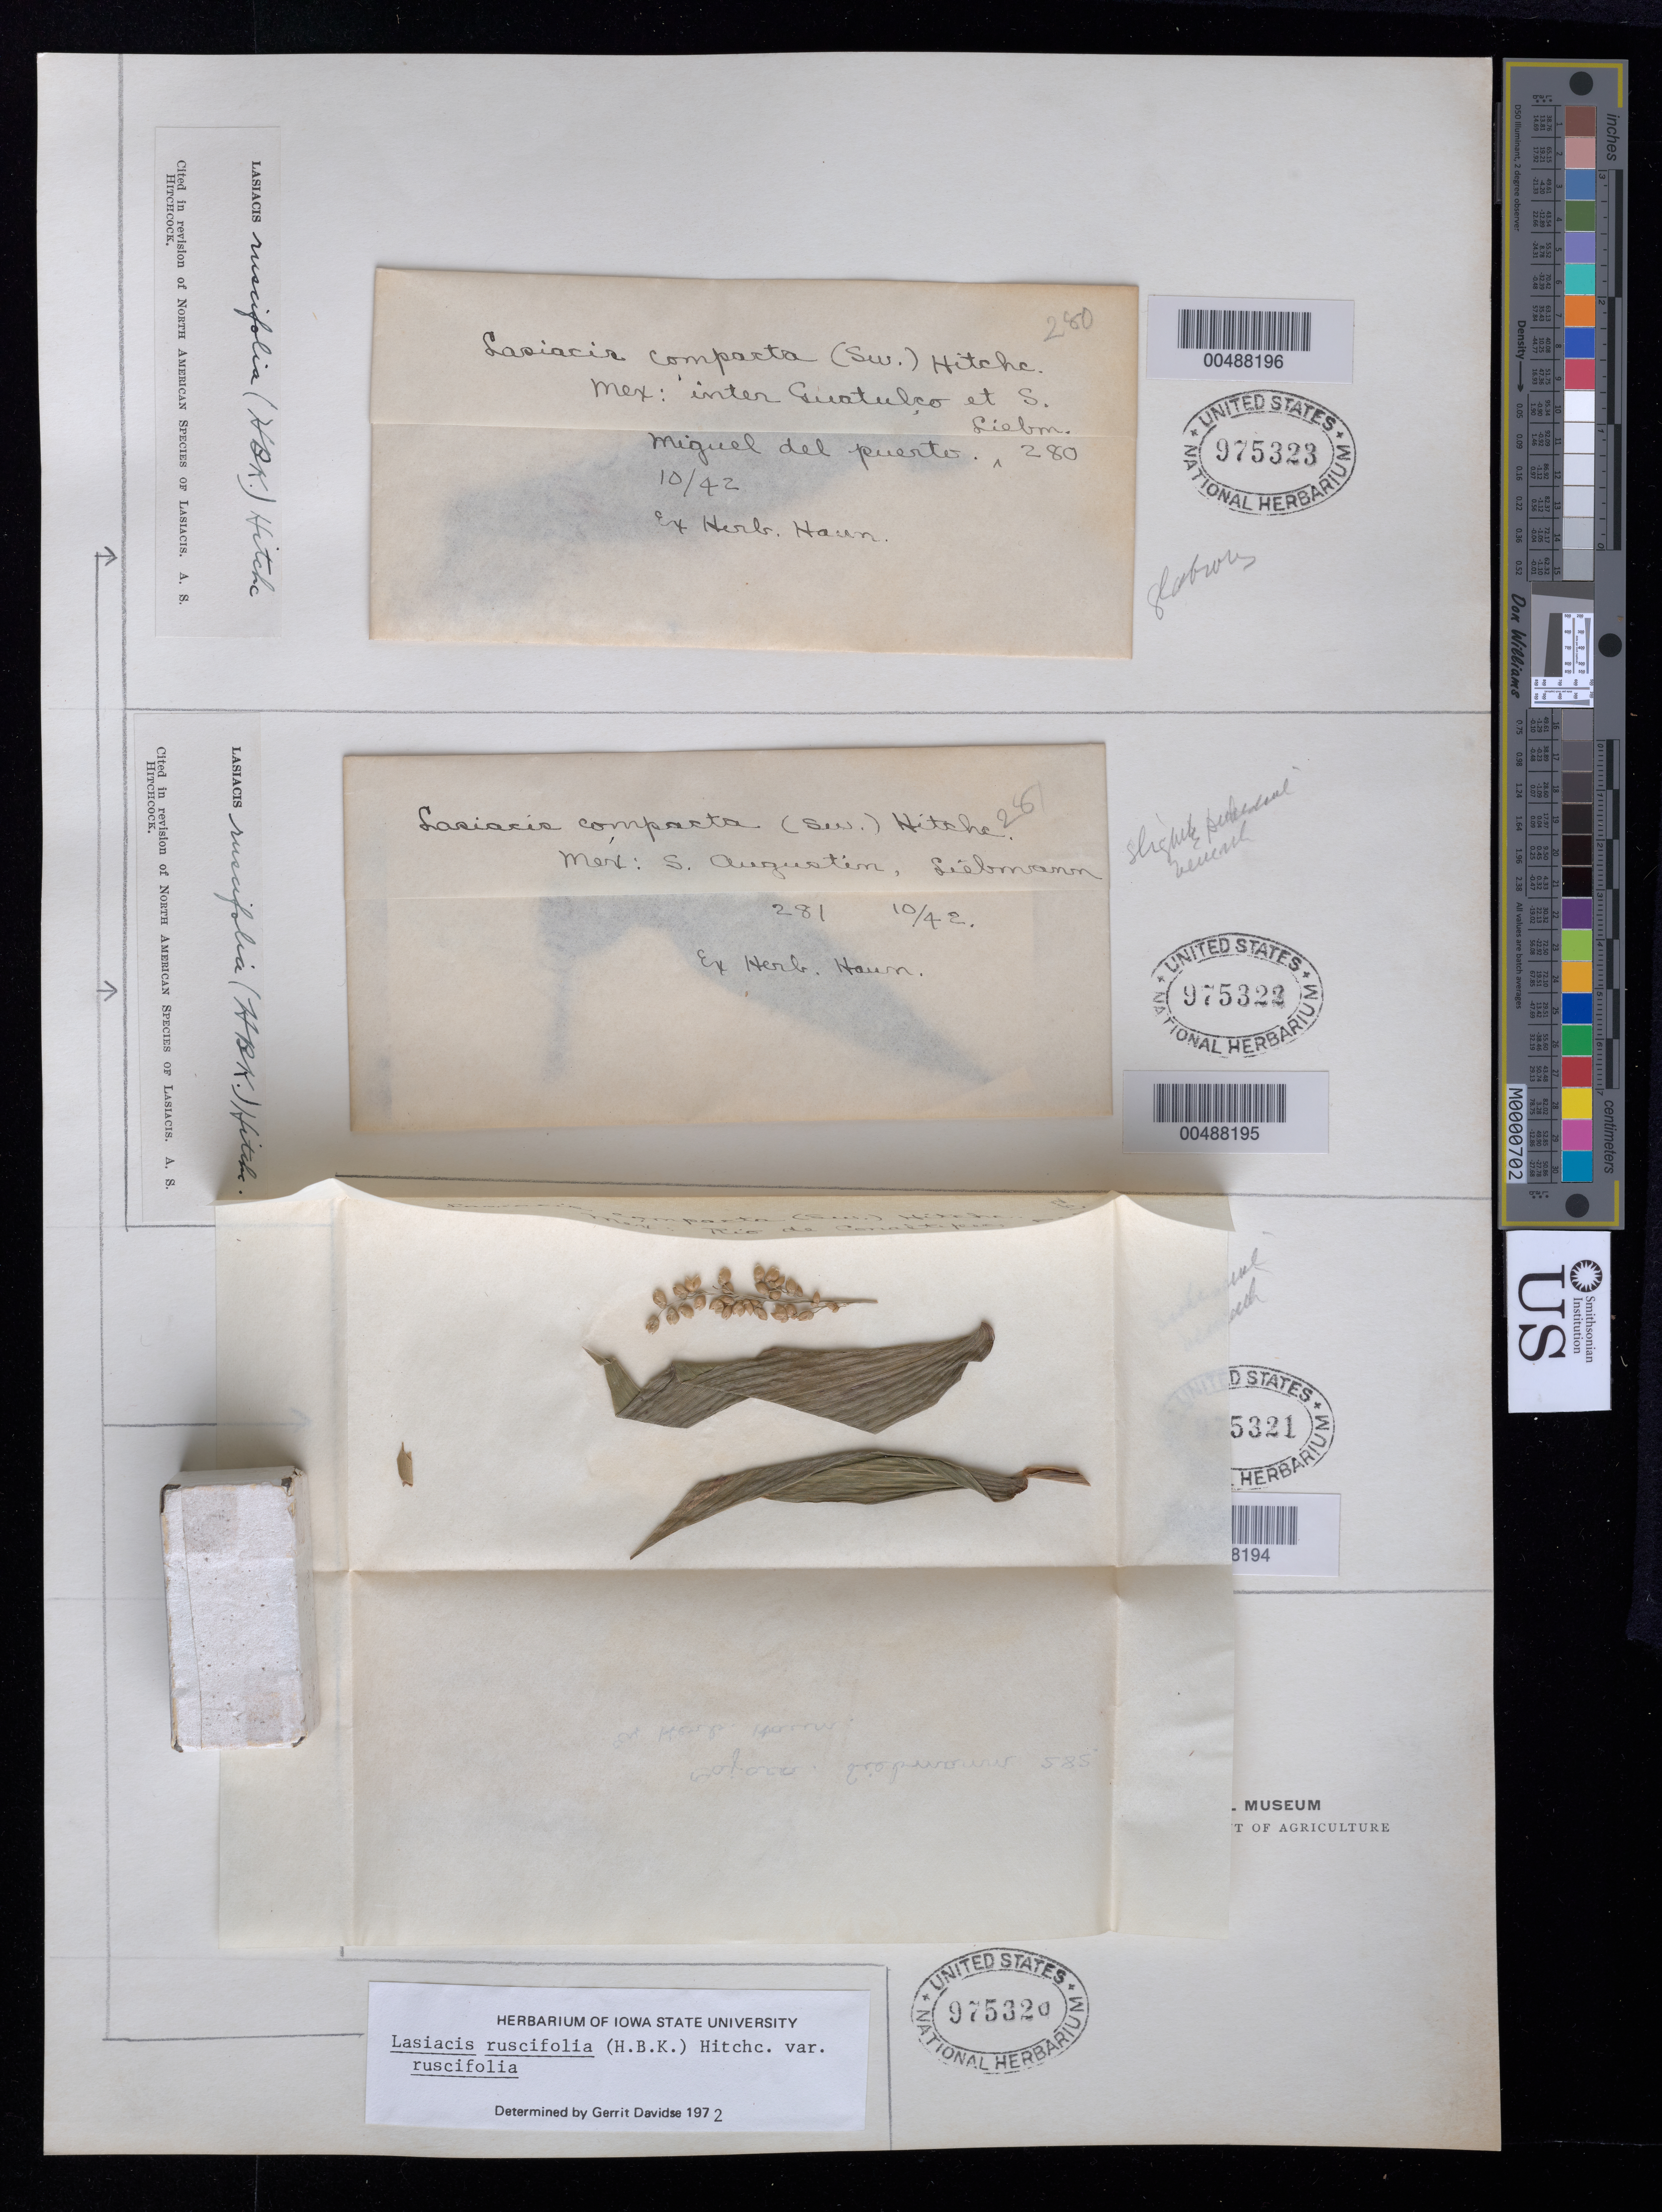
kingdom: Plantae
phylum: Tracheophyta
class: Liliopsida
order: Poales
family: Poaceae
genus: Lasiacis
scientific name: Lasiacis ruscifolia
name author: (Kunth) Hitchc.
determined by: Davidse, Gerrit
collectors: F. M. Liebmann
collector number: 282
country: Mexico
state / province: Oaxaca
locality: Rio de Conaltepec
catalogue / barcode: US 975321